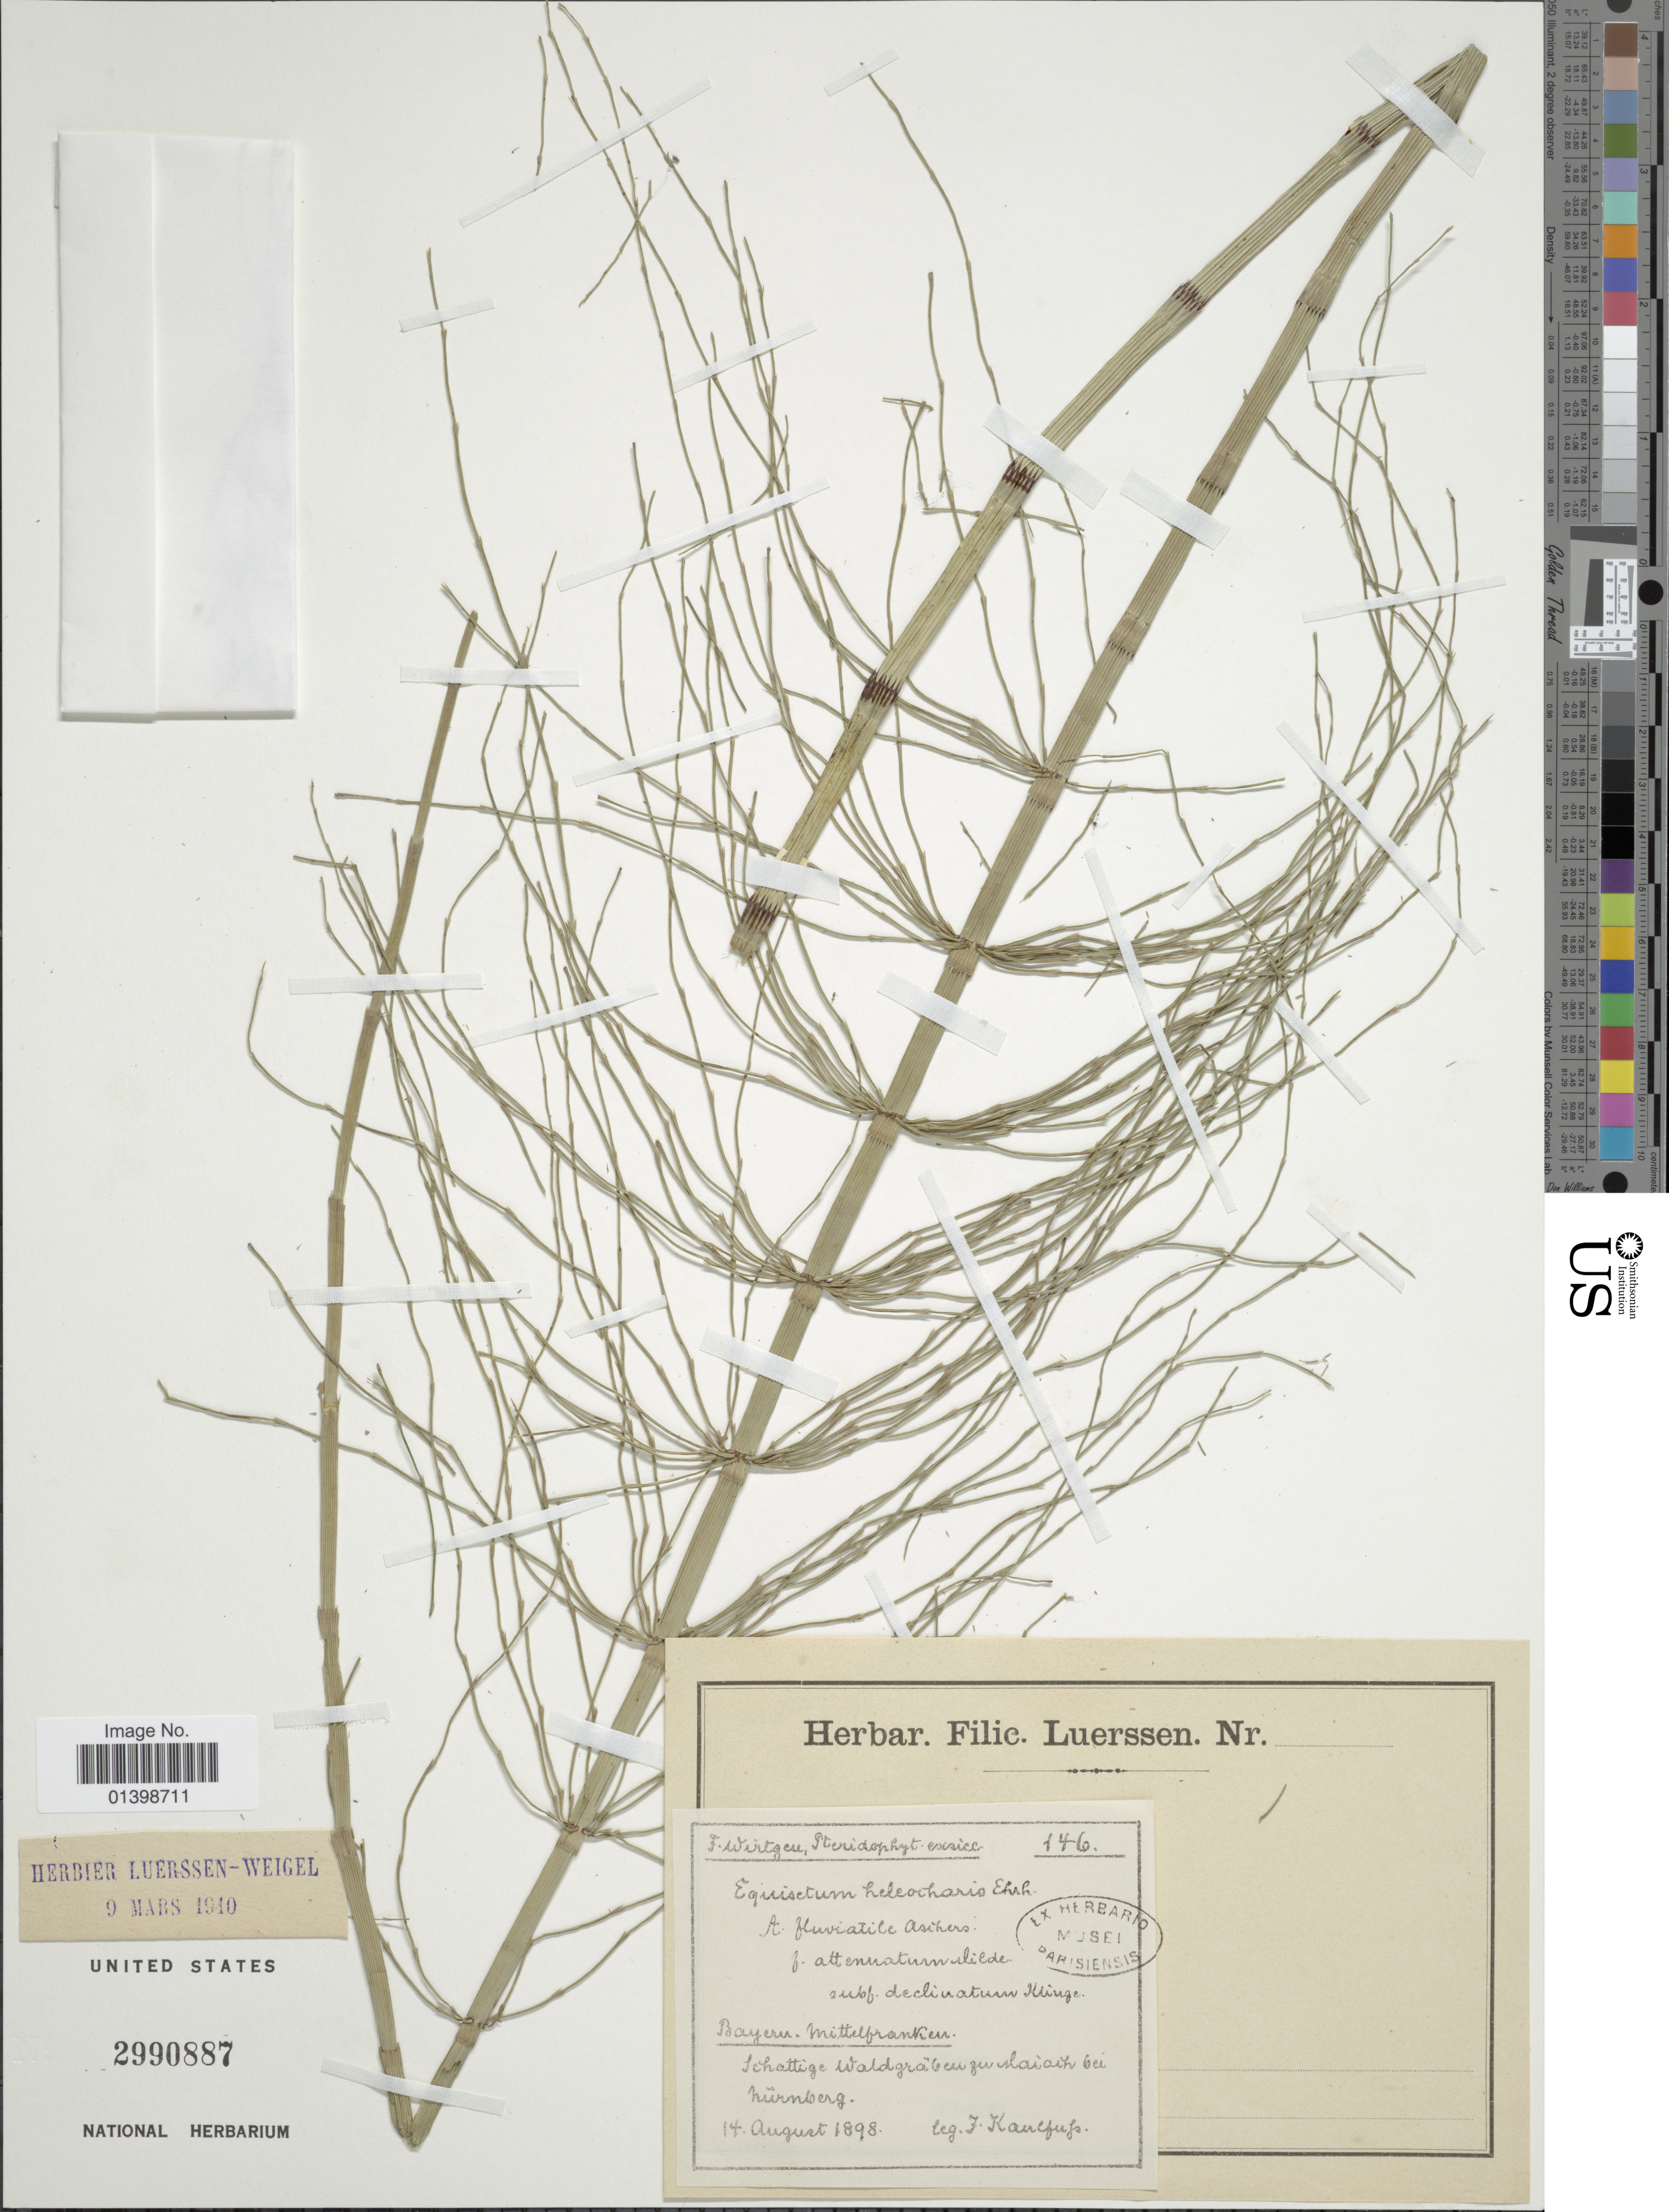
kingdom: Plantae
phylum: Tracheophyta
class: Polypodiopsida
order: Equisetales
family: Equisetaceae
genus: Equisetum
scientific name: Equisetum fluviatile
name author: L.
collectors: J. S. Kaulfuss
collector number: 146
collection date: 1898-08-14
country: Germany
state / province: Bayern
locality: Wittelfranken. Schattige Waldgräben [illegible text] bei Nürnberg[interpreted]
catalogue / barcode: US 2990887